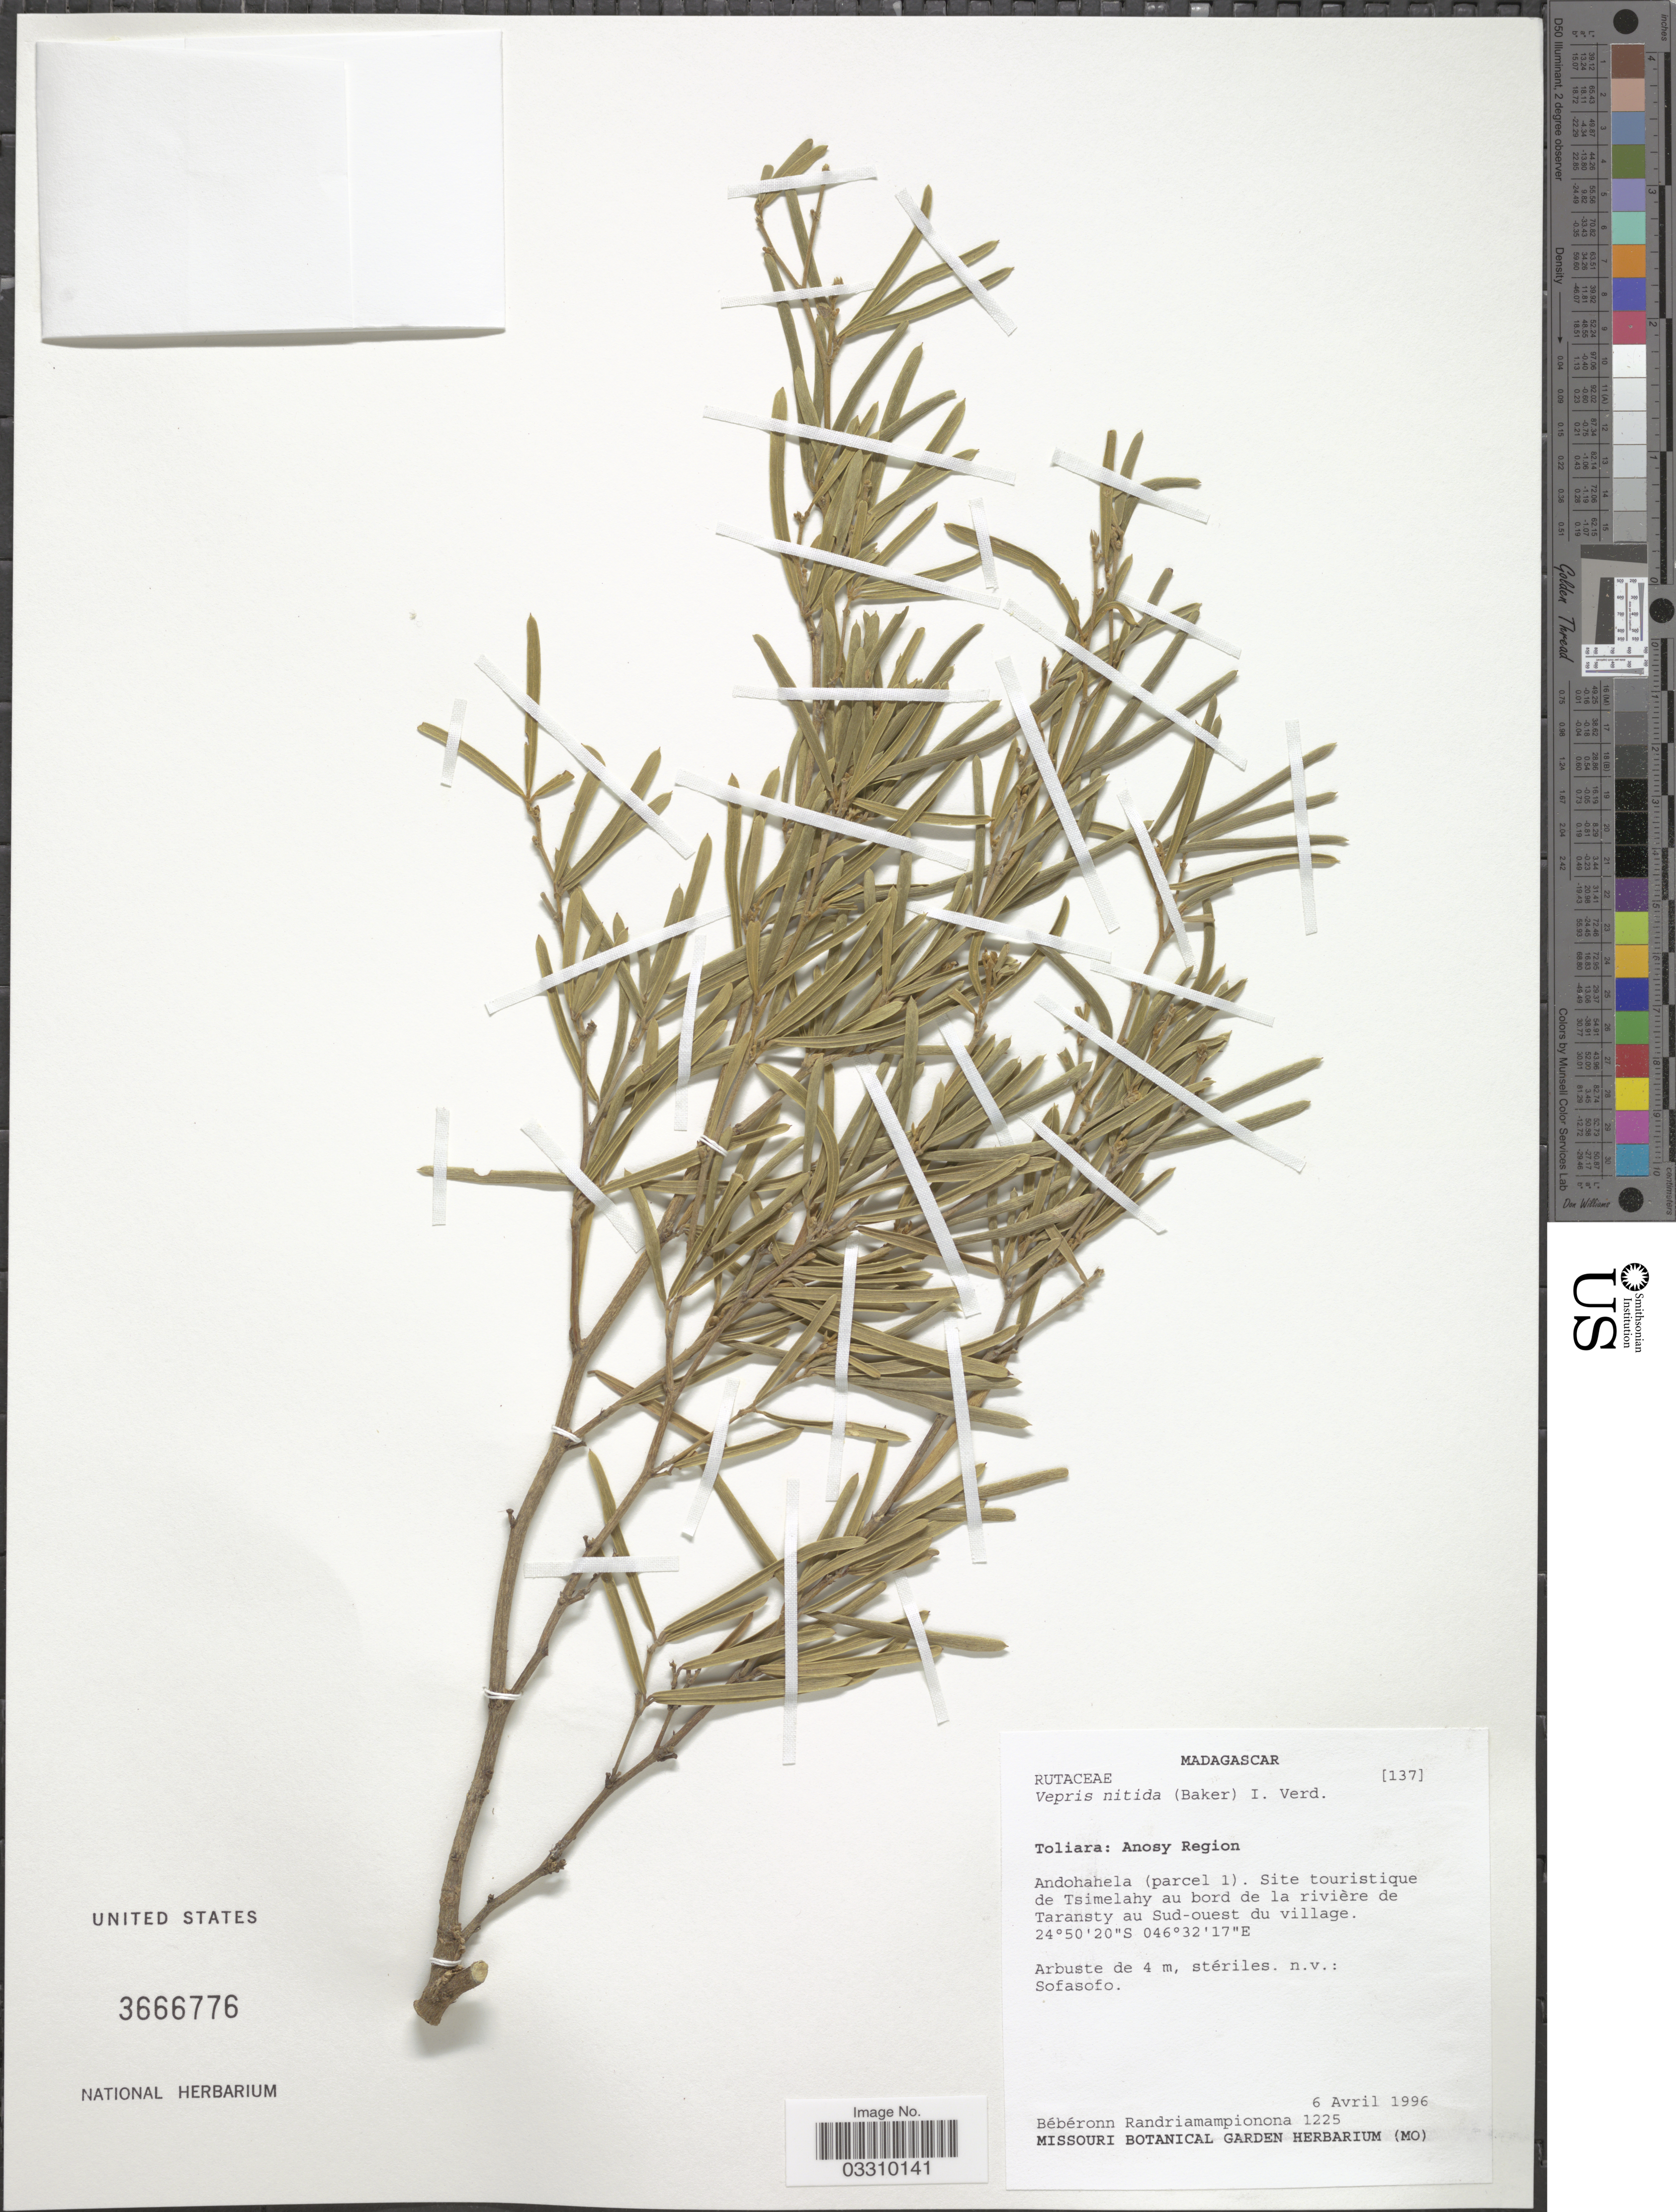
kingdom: Plantae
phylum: Tracheophyta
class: Magnoliopsida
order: Sapindales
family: Rutaceae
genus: Vepris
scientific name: Vepris nitida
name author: (Baker) I. Verd.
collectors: B. Randriamampionona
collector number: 1225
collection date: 1996-04-06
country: Madagascar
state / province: Anosy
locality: Anosy Region. Andohahela (parcel 1). Site touristique de Tsimelahy au bord de la rivière de Taransty au Sud-ouest du village.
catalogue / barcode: US 3666776